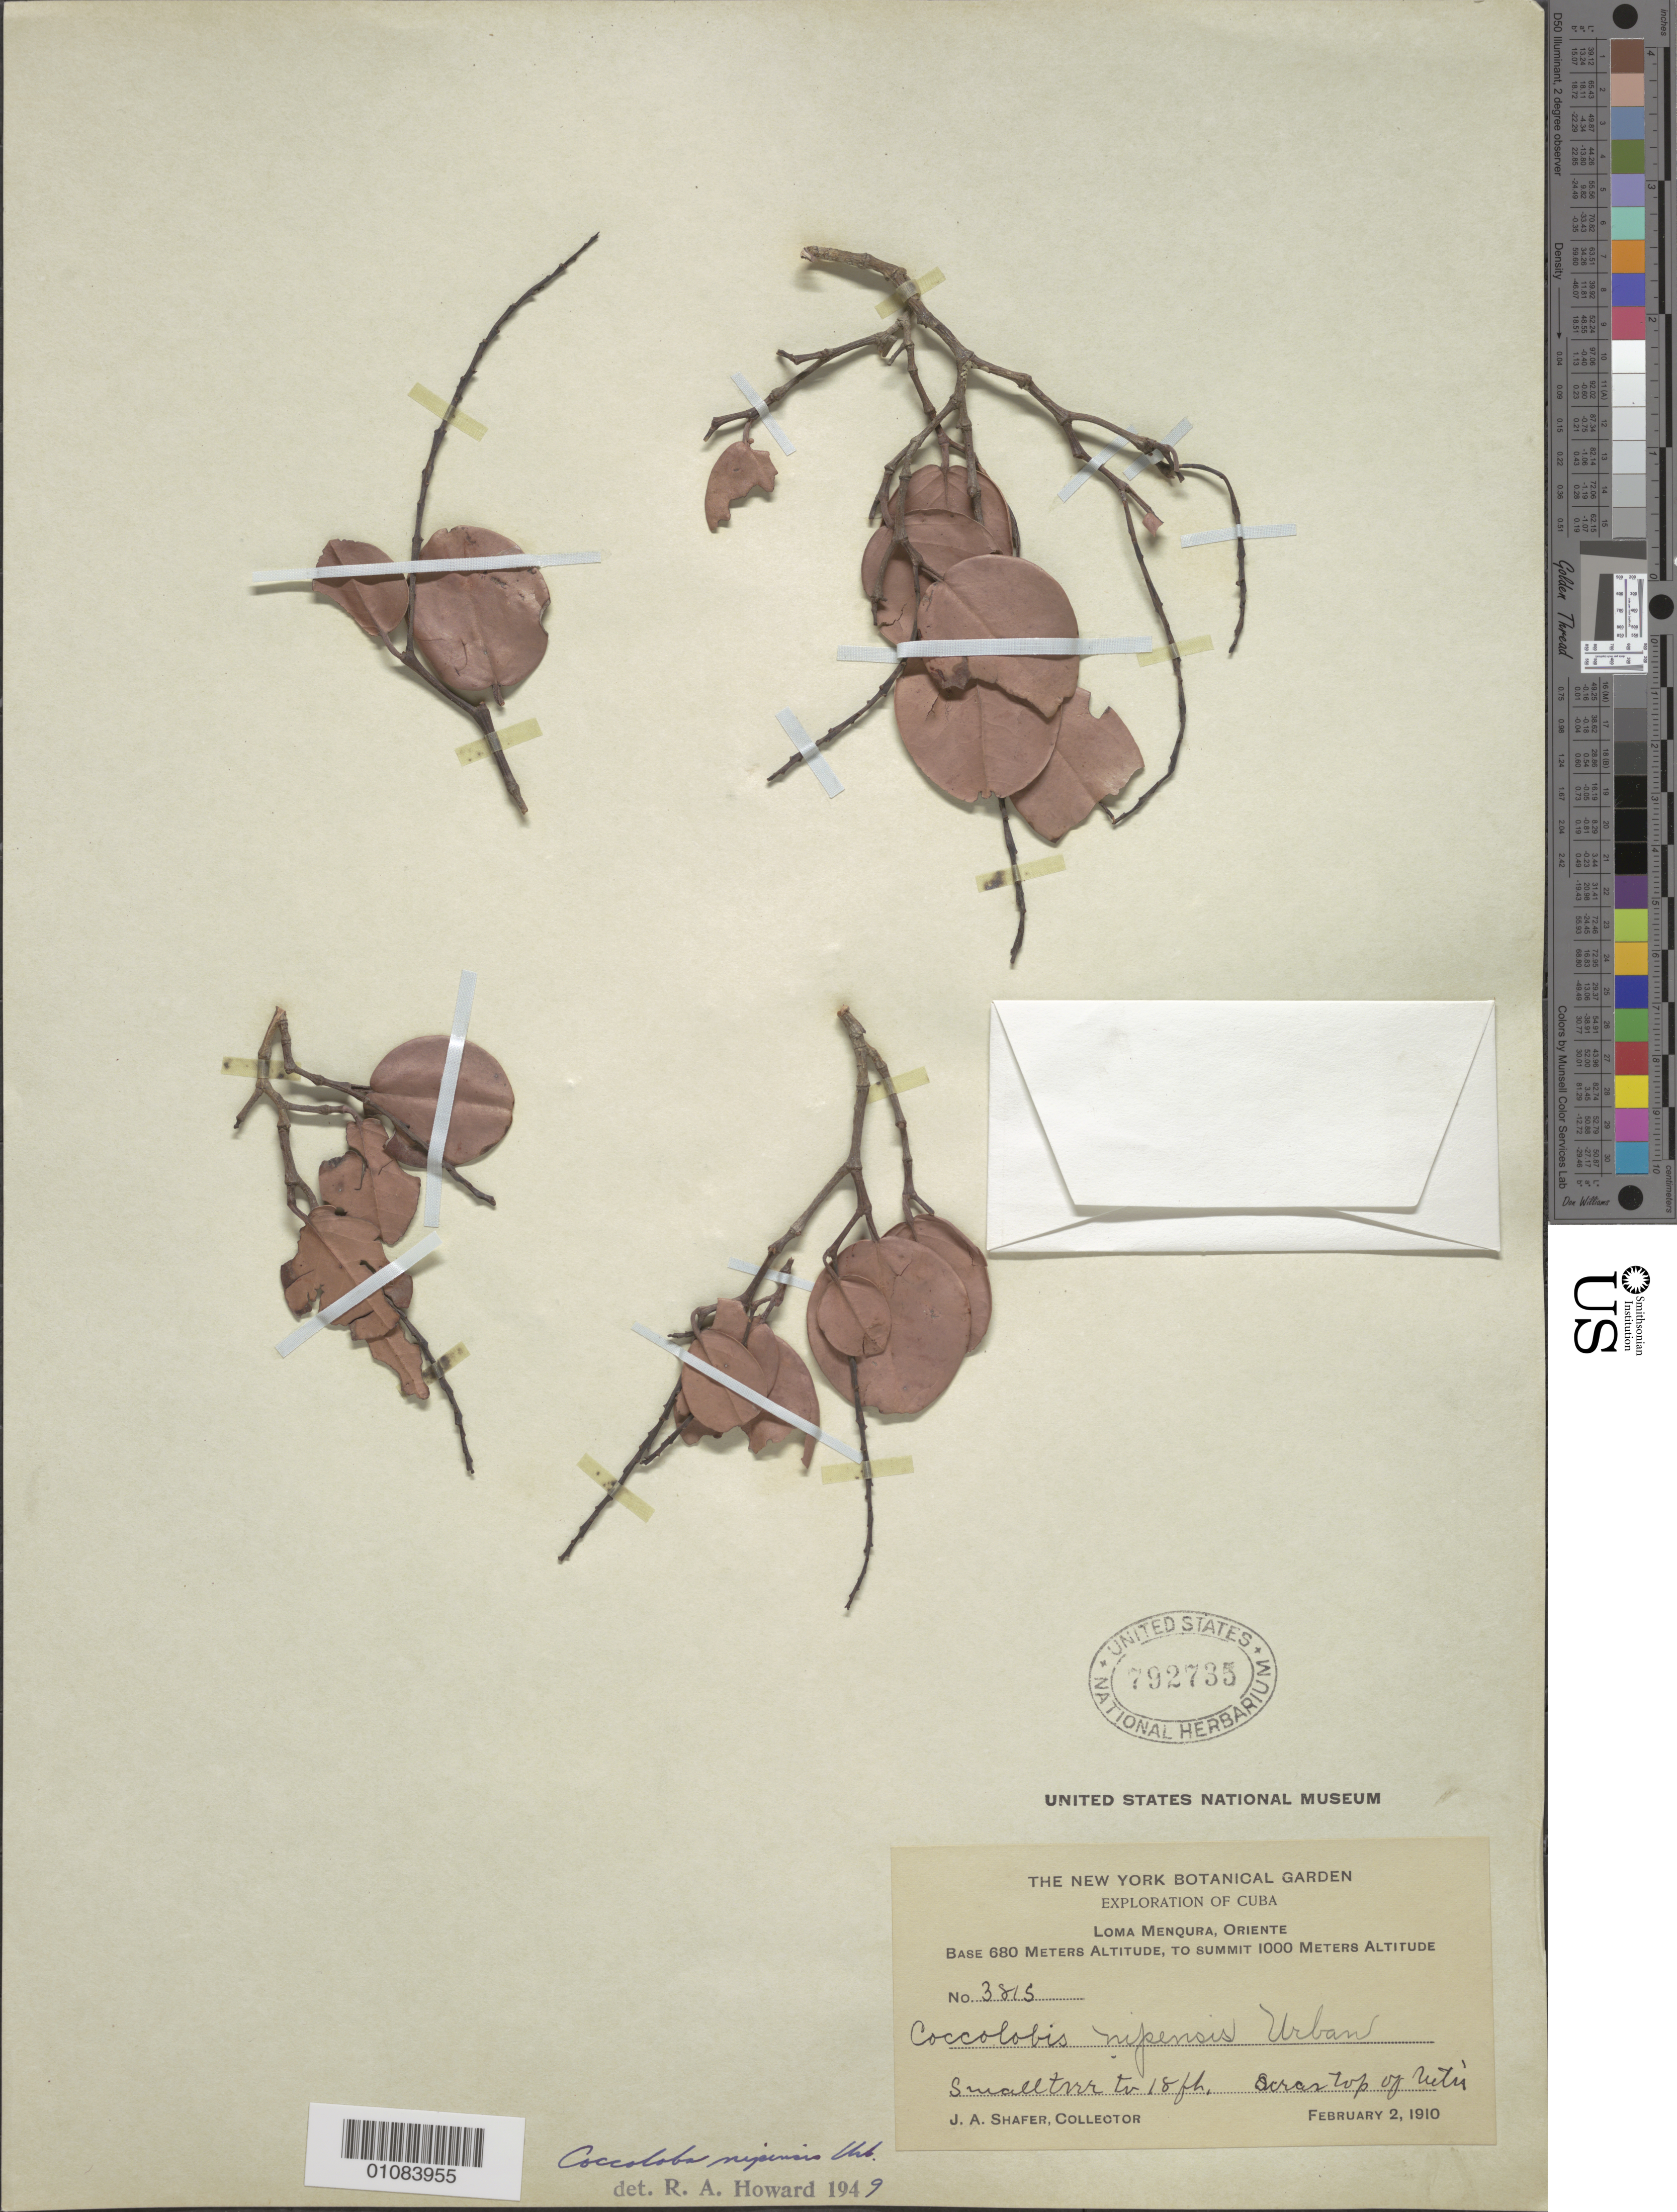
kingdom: Plantae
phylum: Tracheophyta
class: Magnoliopsida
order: Caryophyllales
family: Polygonaceae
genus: Coccoloba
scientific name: Coccoloba nipensis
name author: Urb.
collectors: J. A. Shafer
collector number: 3815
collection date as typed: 02 Feb 1910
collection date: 1910-02-02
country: Cuba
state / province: Oriente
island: Cuba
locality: Loma Menqura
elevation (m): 680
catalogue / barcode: US 792735